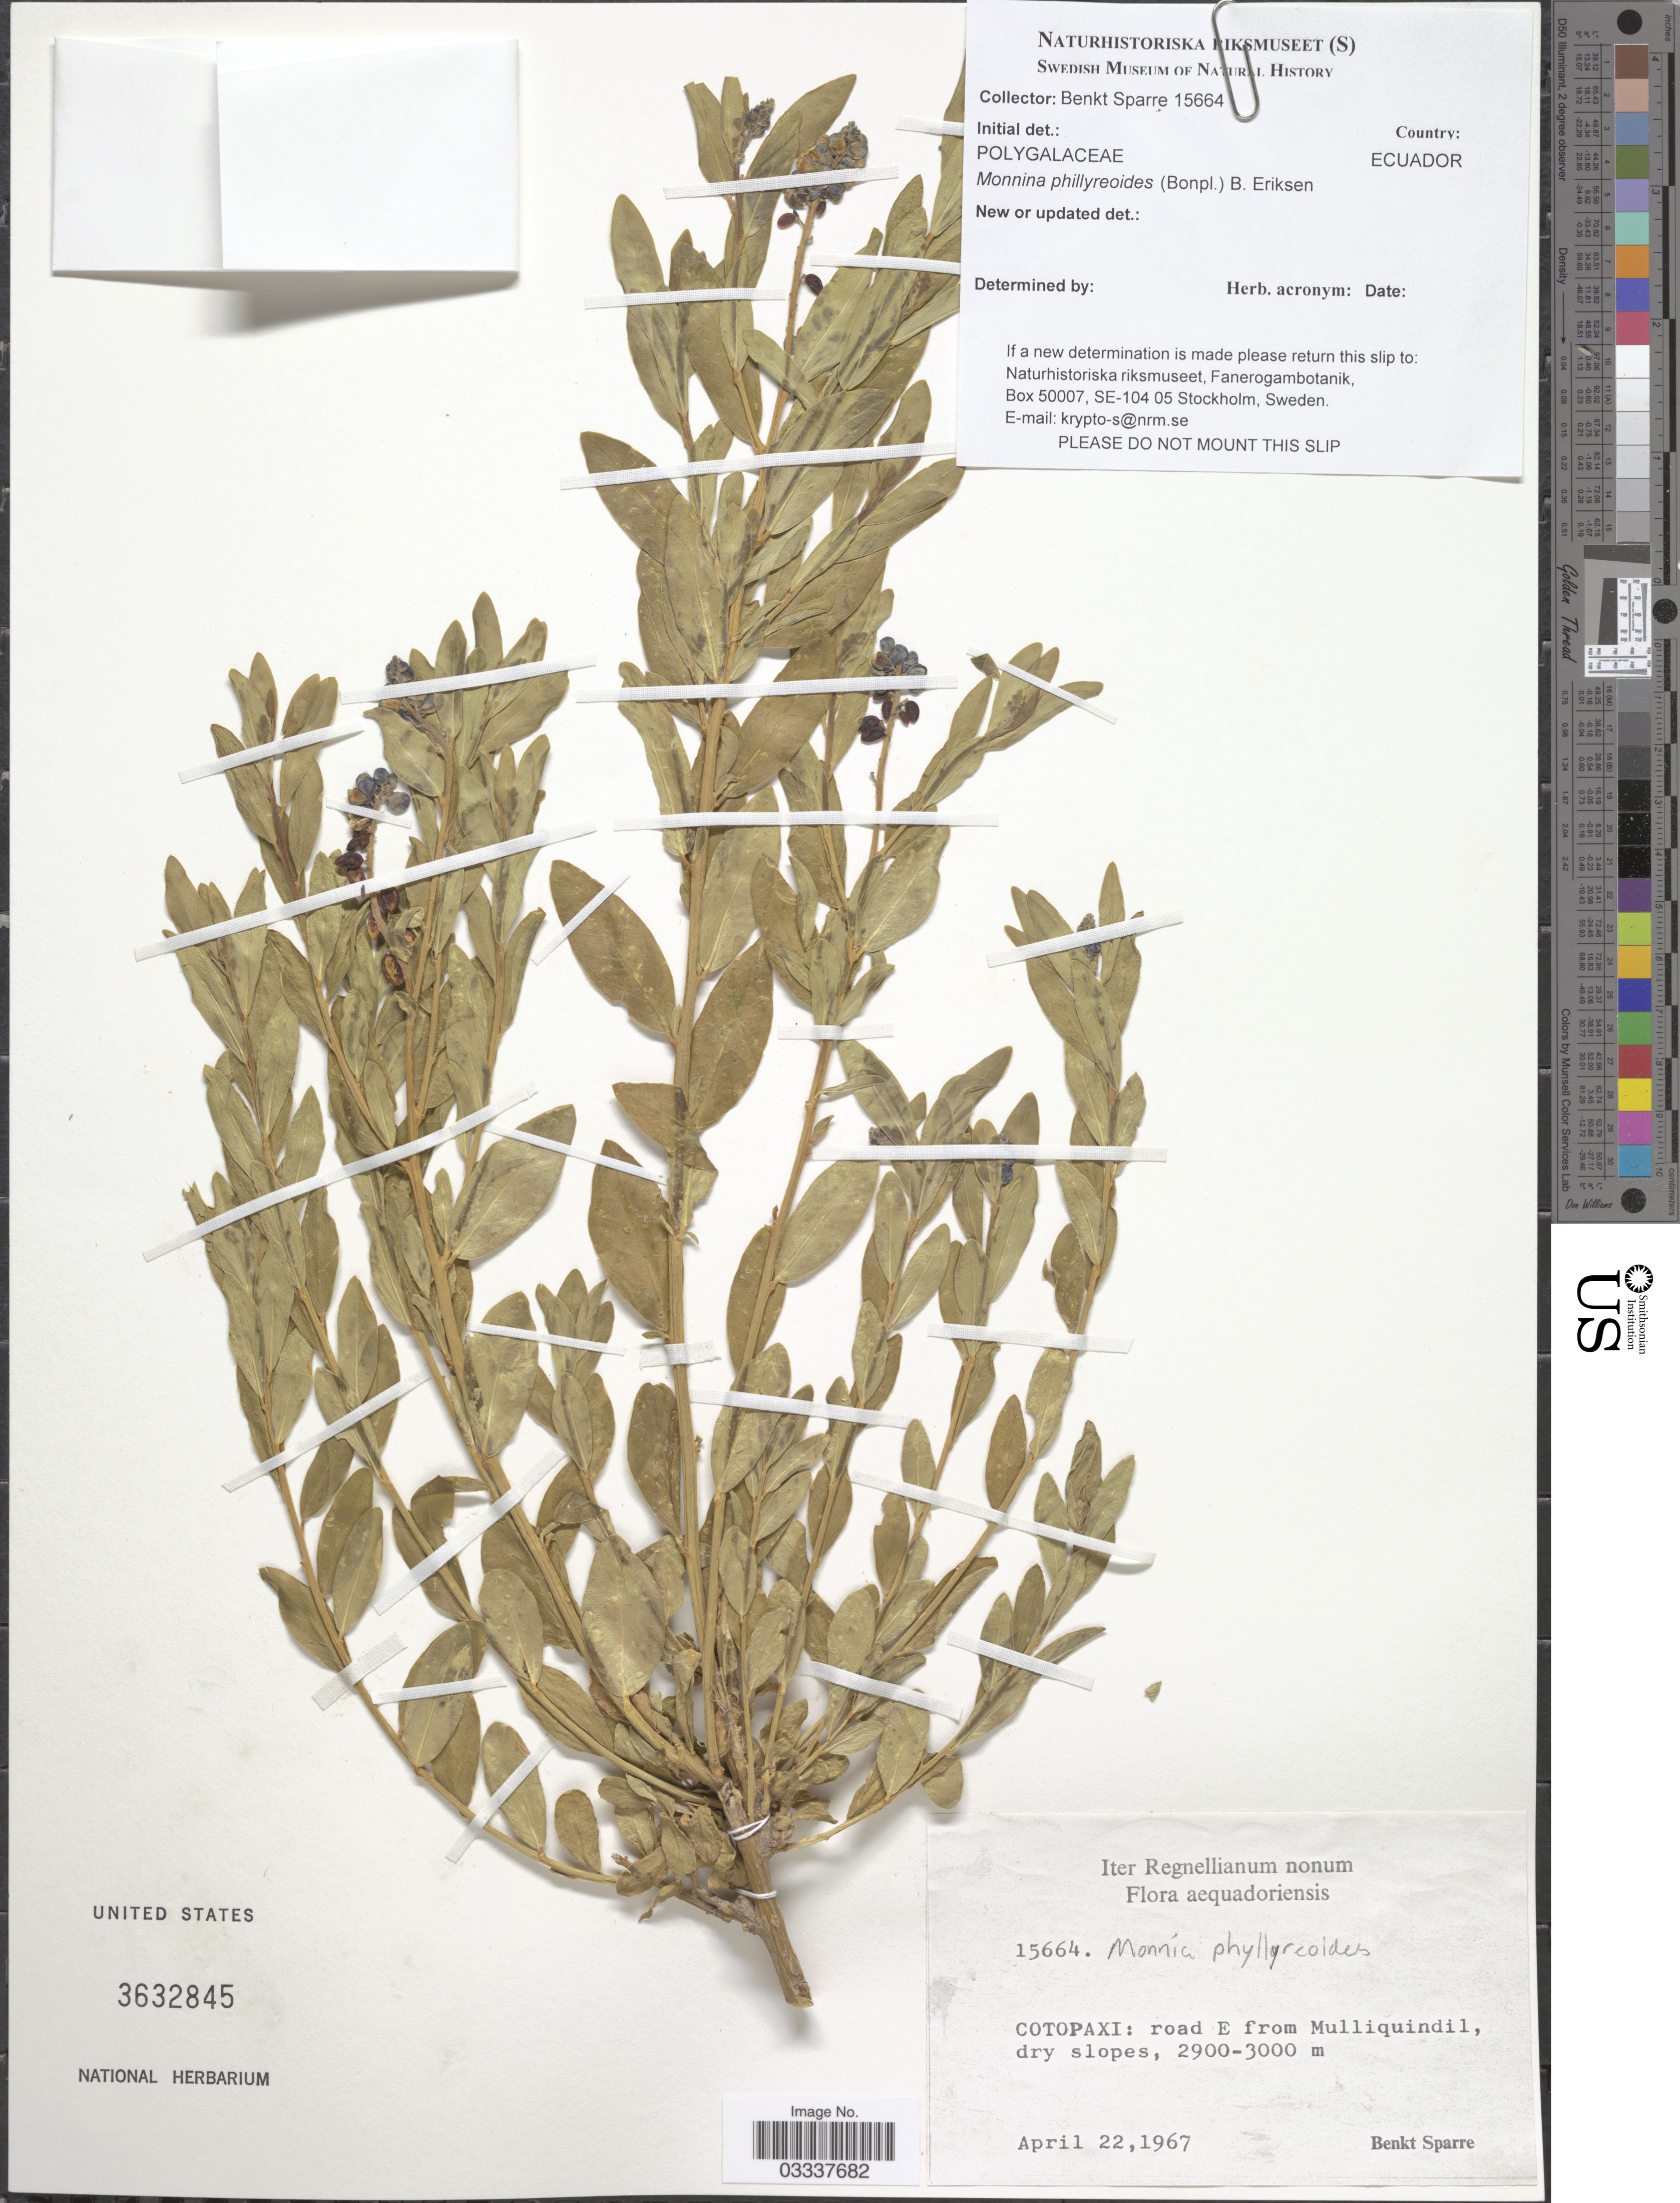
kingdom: Plantae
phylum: Tracheophyta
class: Magnoliopsida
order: Fabales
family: Polygalaceae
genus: Monnina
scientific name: Monnina phillyreoides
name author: (Bonpl.) B. Eriksen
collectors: B. Sparre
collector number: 15664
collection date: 1967-04-22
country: Ecuador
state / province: Cotopaxi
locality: Aequadoriensis, road E from Mulliquindil.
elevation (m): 2900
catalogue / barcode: US 3632845